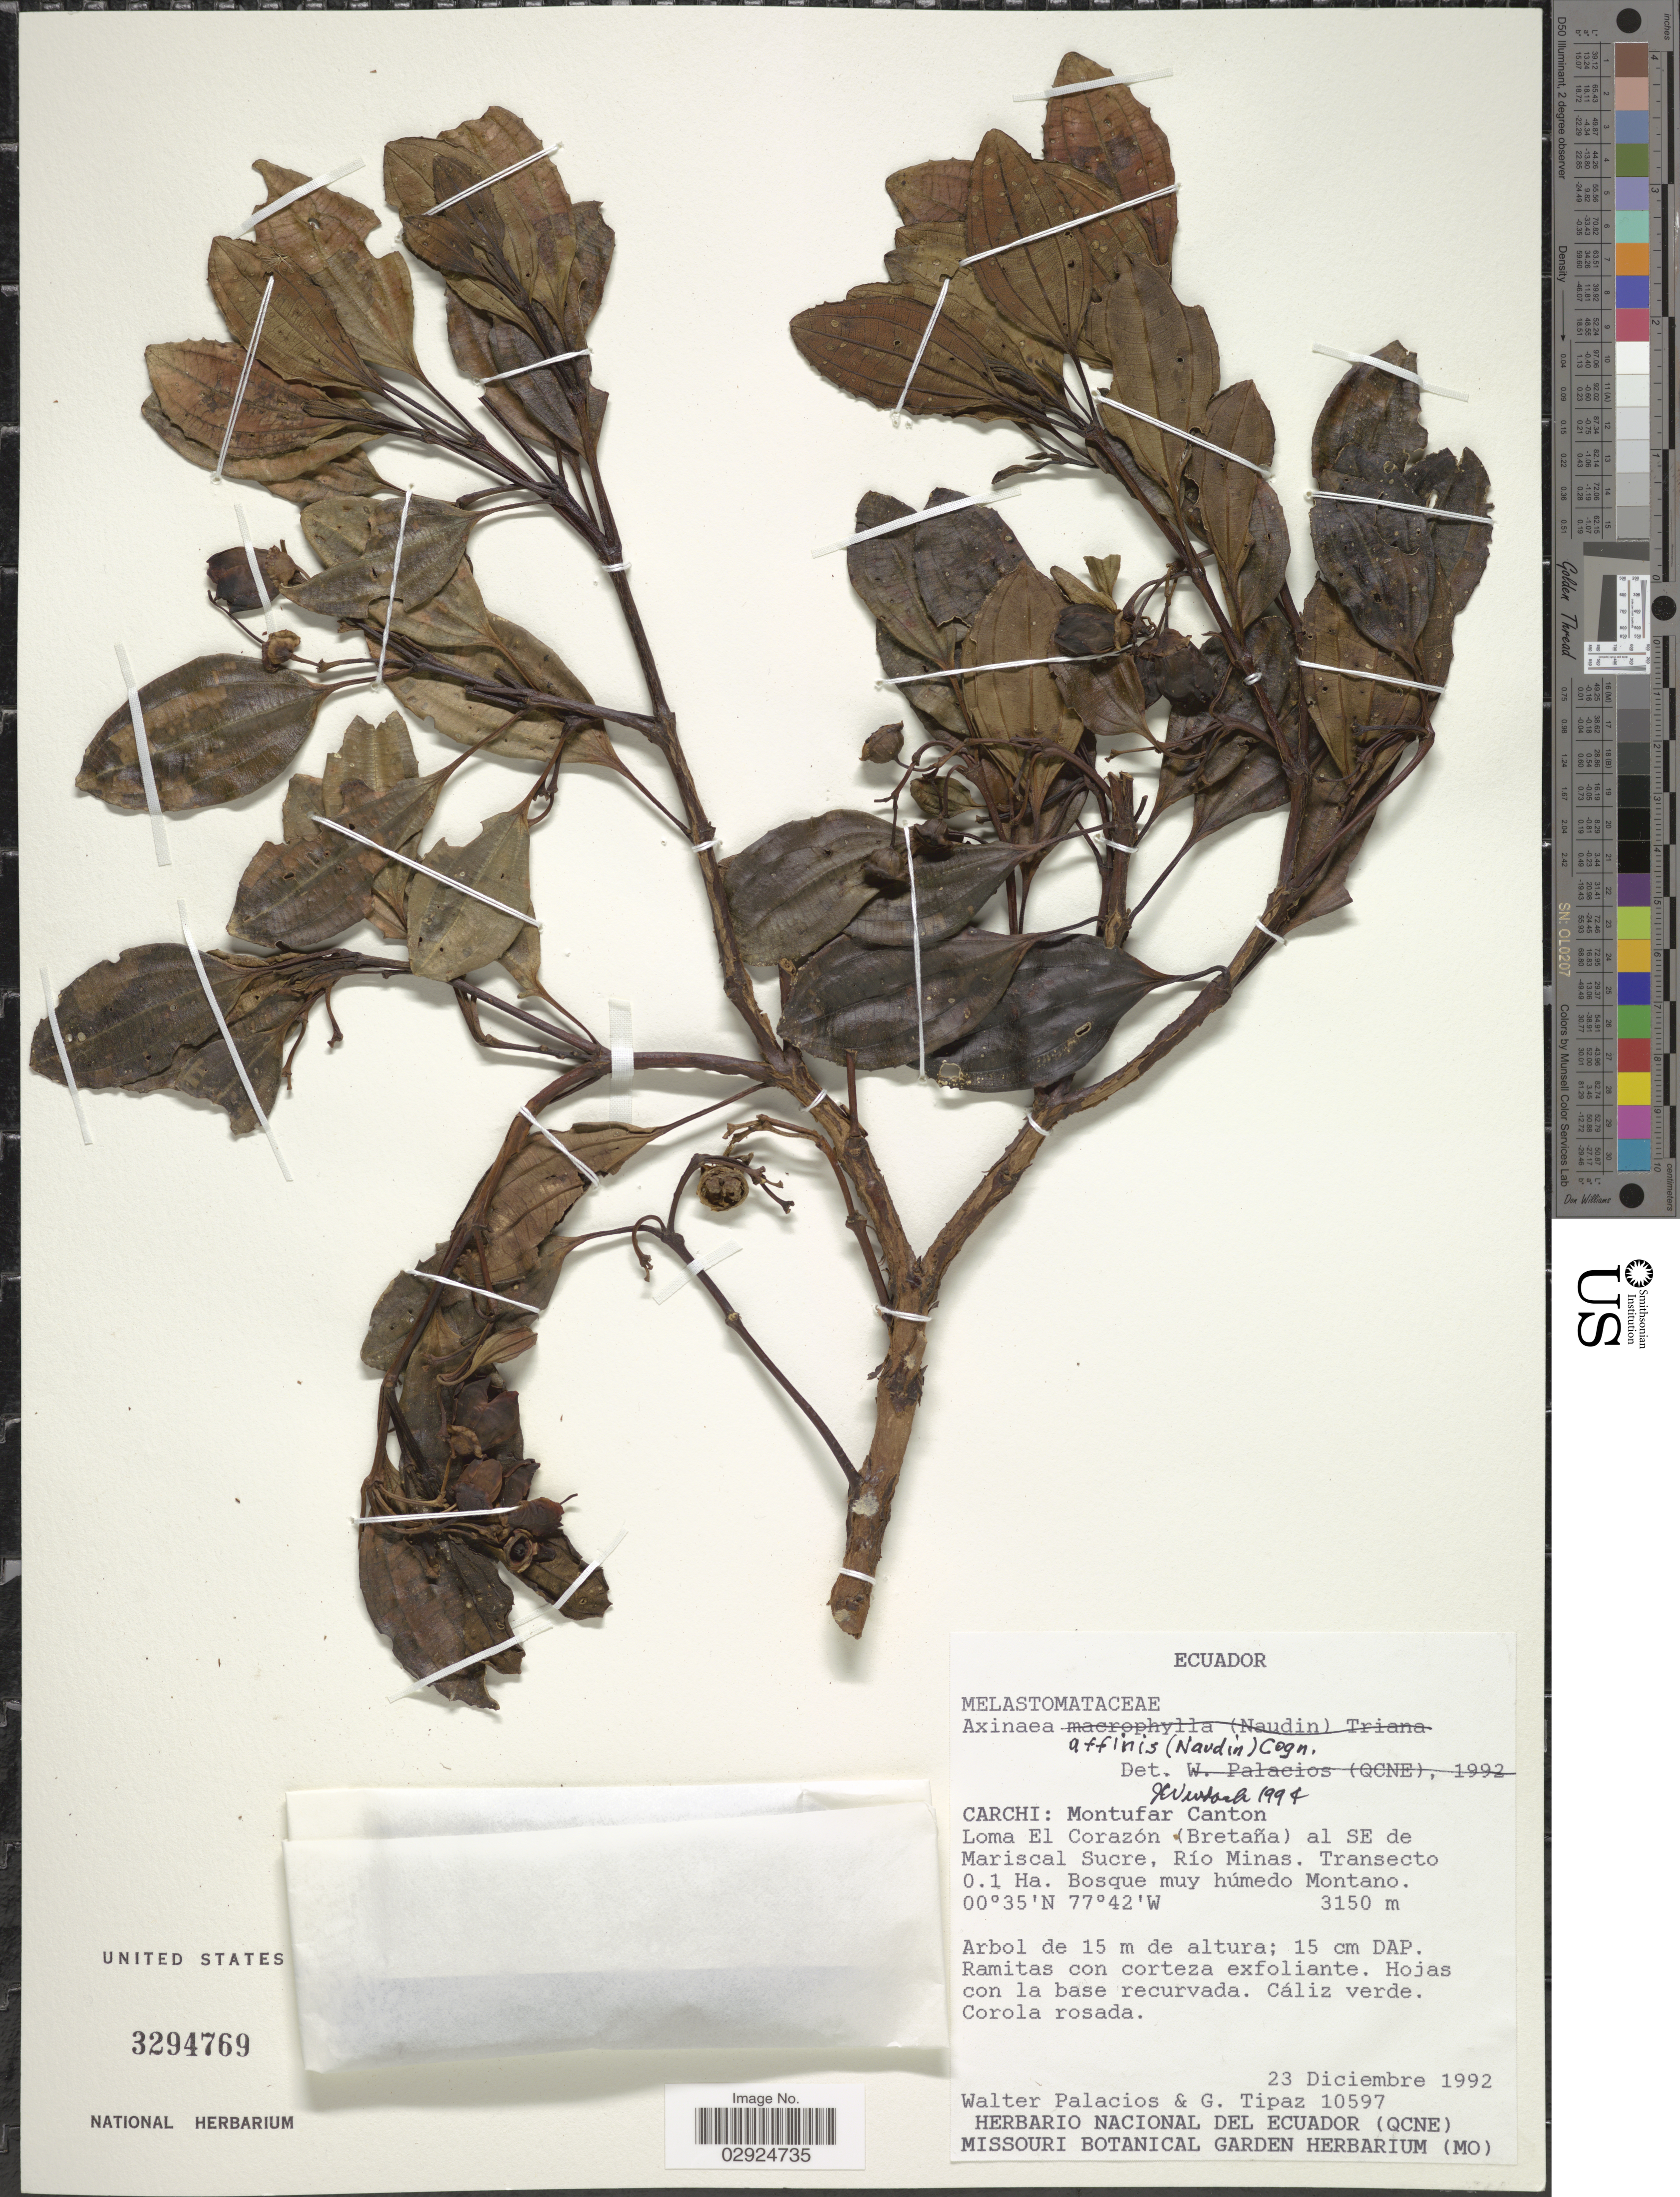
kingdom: Plantae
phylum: Tracheophyta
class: Magnoliopsida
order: Myrtales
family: Melastomataceae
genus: Axinaea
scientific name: Axinaea affinis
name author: (Naudin) Cogn.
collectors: W. Palacios & G. Tipaz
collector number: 10597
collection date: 1992-12-23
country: Ecuador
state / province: Carchi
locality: Carchi: Montufar Canton. Loma El Corazón (Bretaña) al SE de Mariscal Sucre, Río Minas. Transecto 0.1 Ha. Bosque muy húmedo Montano.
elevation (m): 3150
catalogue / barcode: US 3294769